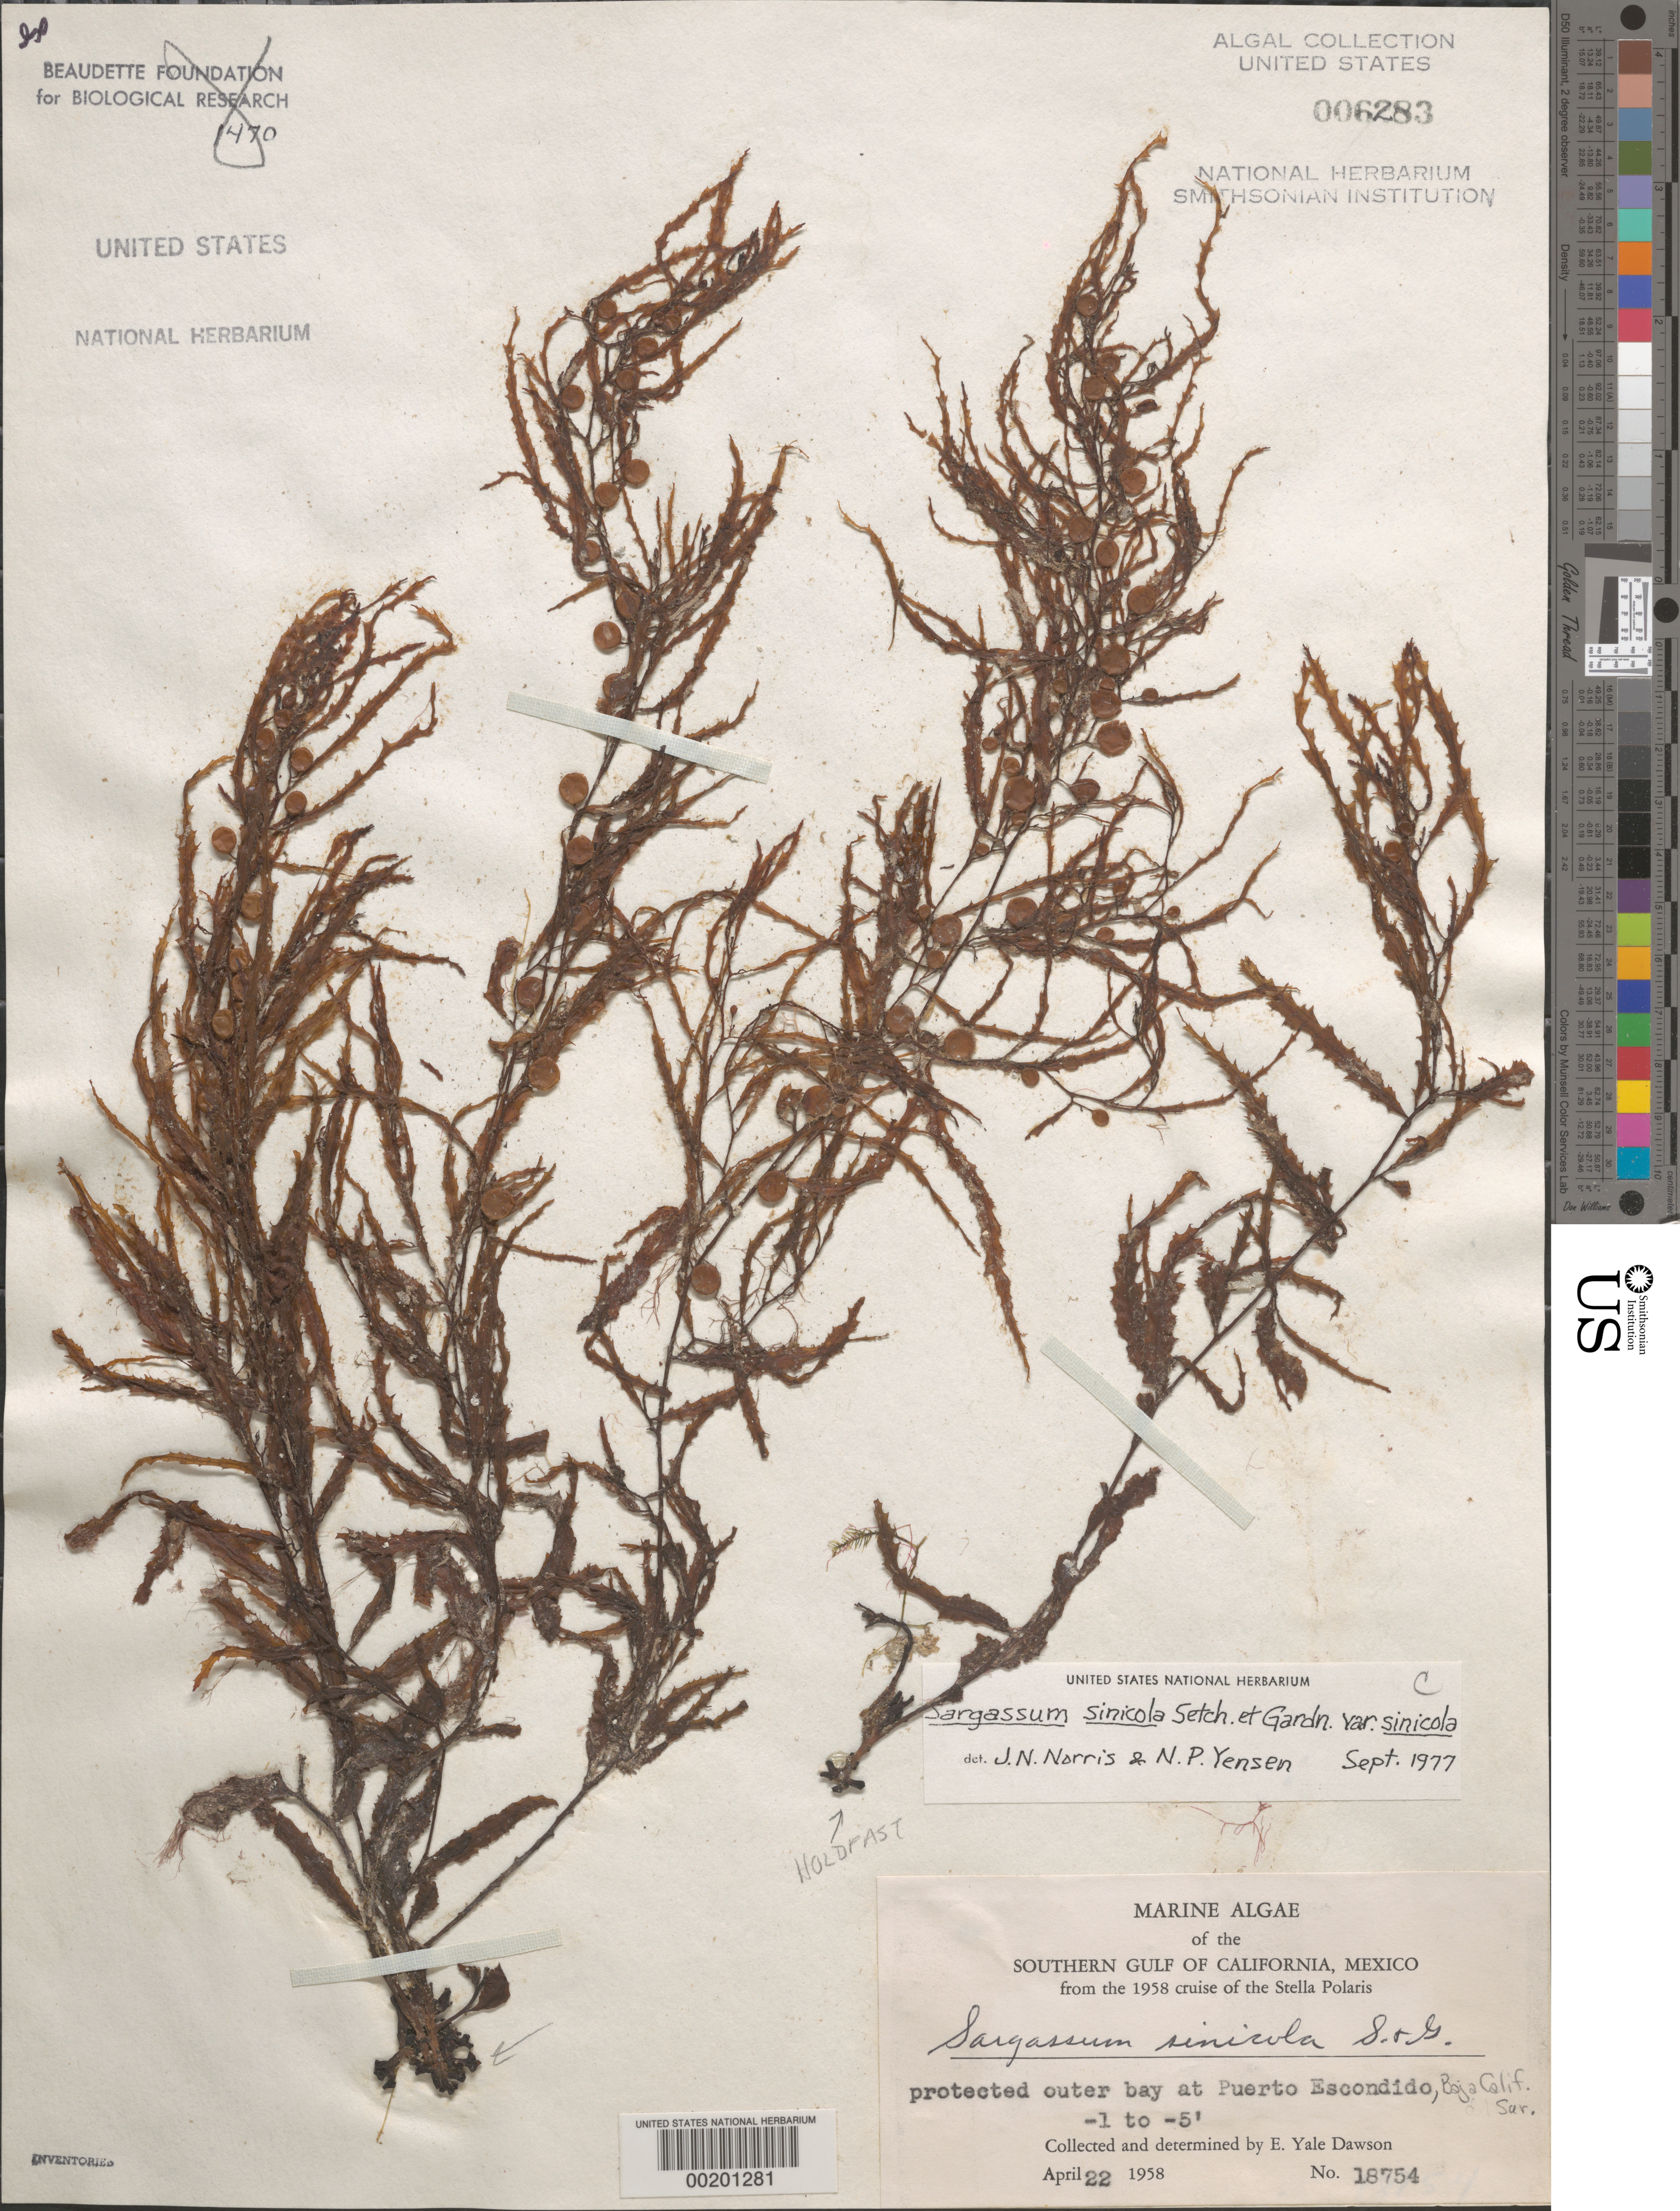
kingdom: Chromista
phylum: Ochrophyta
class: Phaeophyceae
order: Fucales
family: Sargassaceae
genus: Sargassum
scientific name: Sargassum sinicola var. sinicola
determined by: Norris, J. N.; Yensen, N. P.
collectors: E. Y. Dawson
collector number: EYD 18754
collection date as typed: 22 Apr 1958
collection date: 1958-04-22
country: Mexico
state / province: Baja California Sur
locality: Puerto Escondido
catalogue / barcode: US 6283